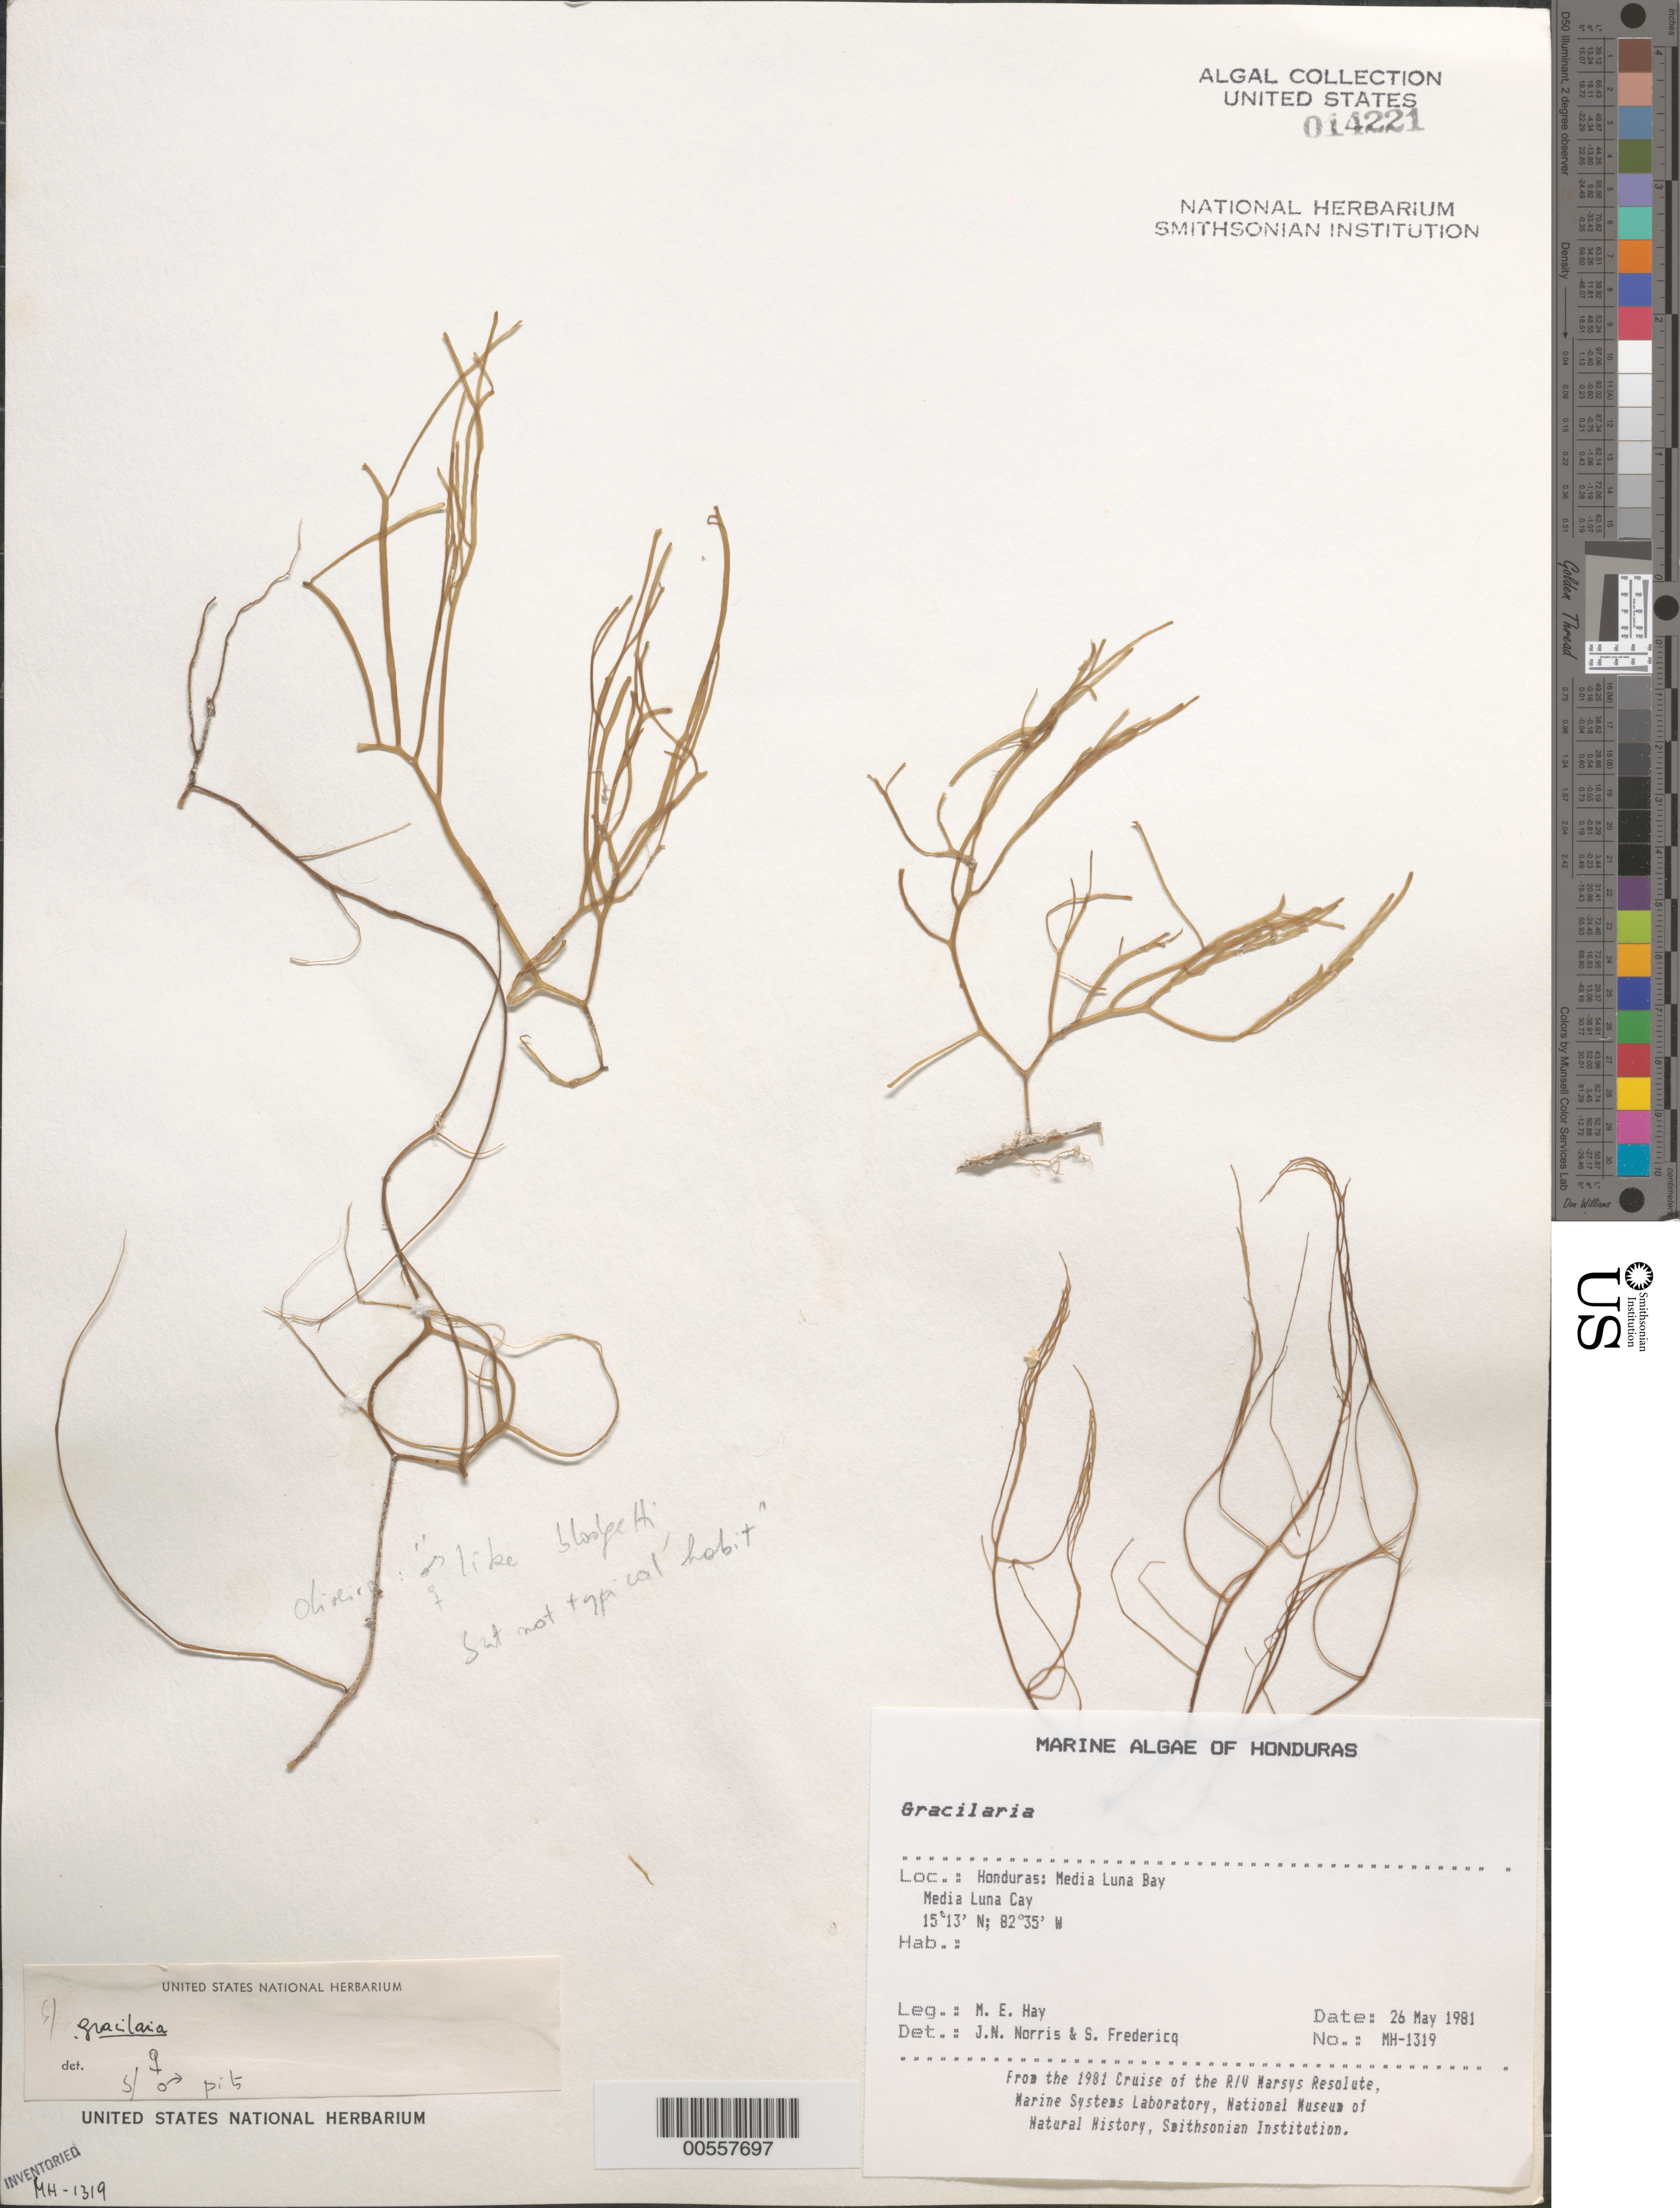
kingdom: Plantae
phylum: Rhodophyta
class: Florideophyceae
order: Gracilariales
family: Gracilariaceae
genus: Gracilaria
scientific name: Gracilaria sp.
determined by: Norris, J. N.; Fredericq, S.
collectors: M. E. Hay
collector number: MEH-1319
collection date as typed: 26 May 1981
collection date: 1981-05-26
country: Honduras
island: Media Luna Cay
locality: Media Luna Bay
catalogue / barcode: US 14221